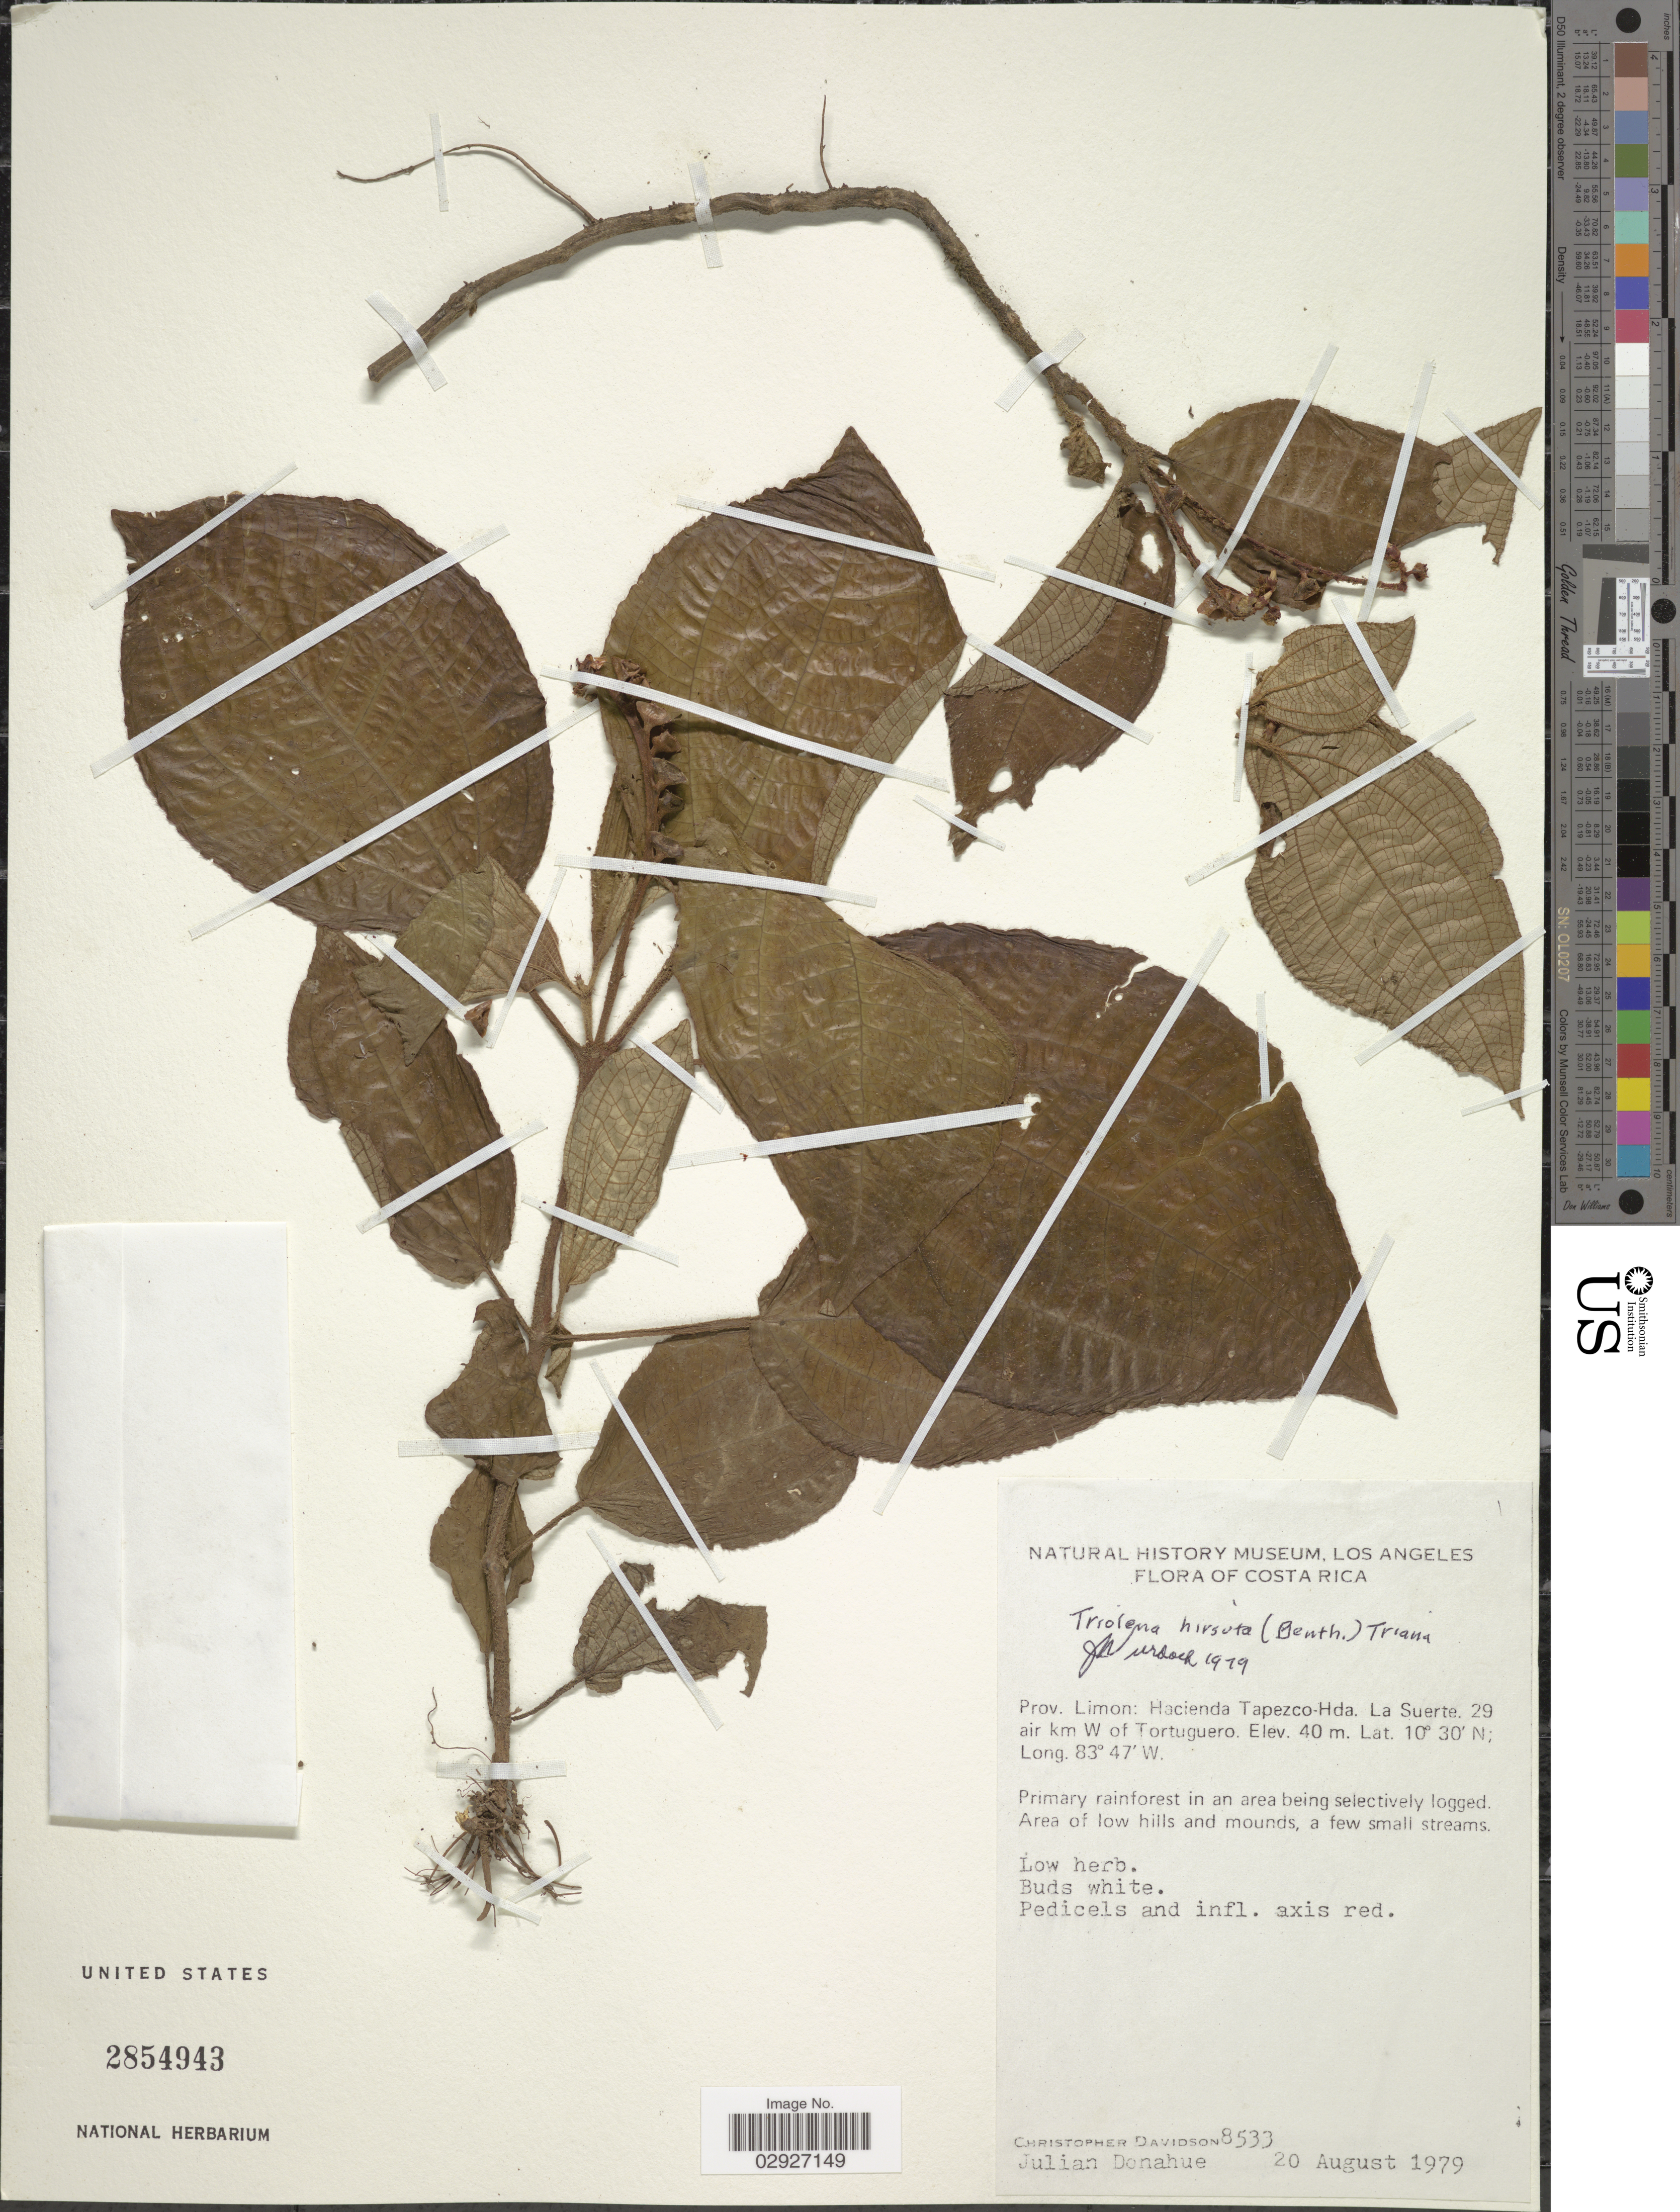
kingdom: Plantae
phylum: Tracheophyta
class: Magnoliopsida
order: Myrtales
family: Melastomataceae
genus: Triolena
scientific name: Triolena hirsuta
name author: (Benth.) Triana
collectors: C. Davidson & J. Donahue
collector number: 8533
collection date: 1979-08-20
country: Costa Rica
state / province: Limón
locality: Hacienda Tapezco-Hda., La Suerte, 29 air km W of Tortuguero.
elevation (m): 40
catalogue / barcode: US 2854943